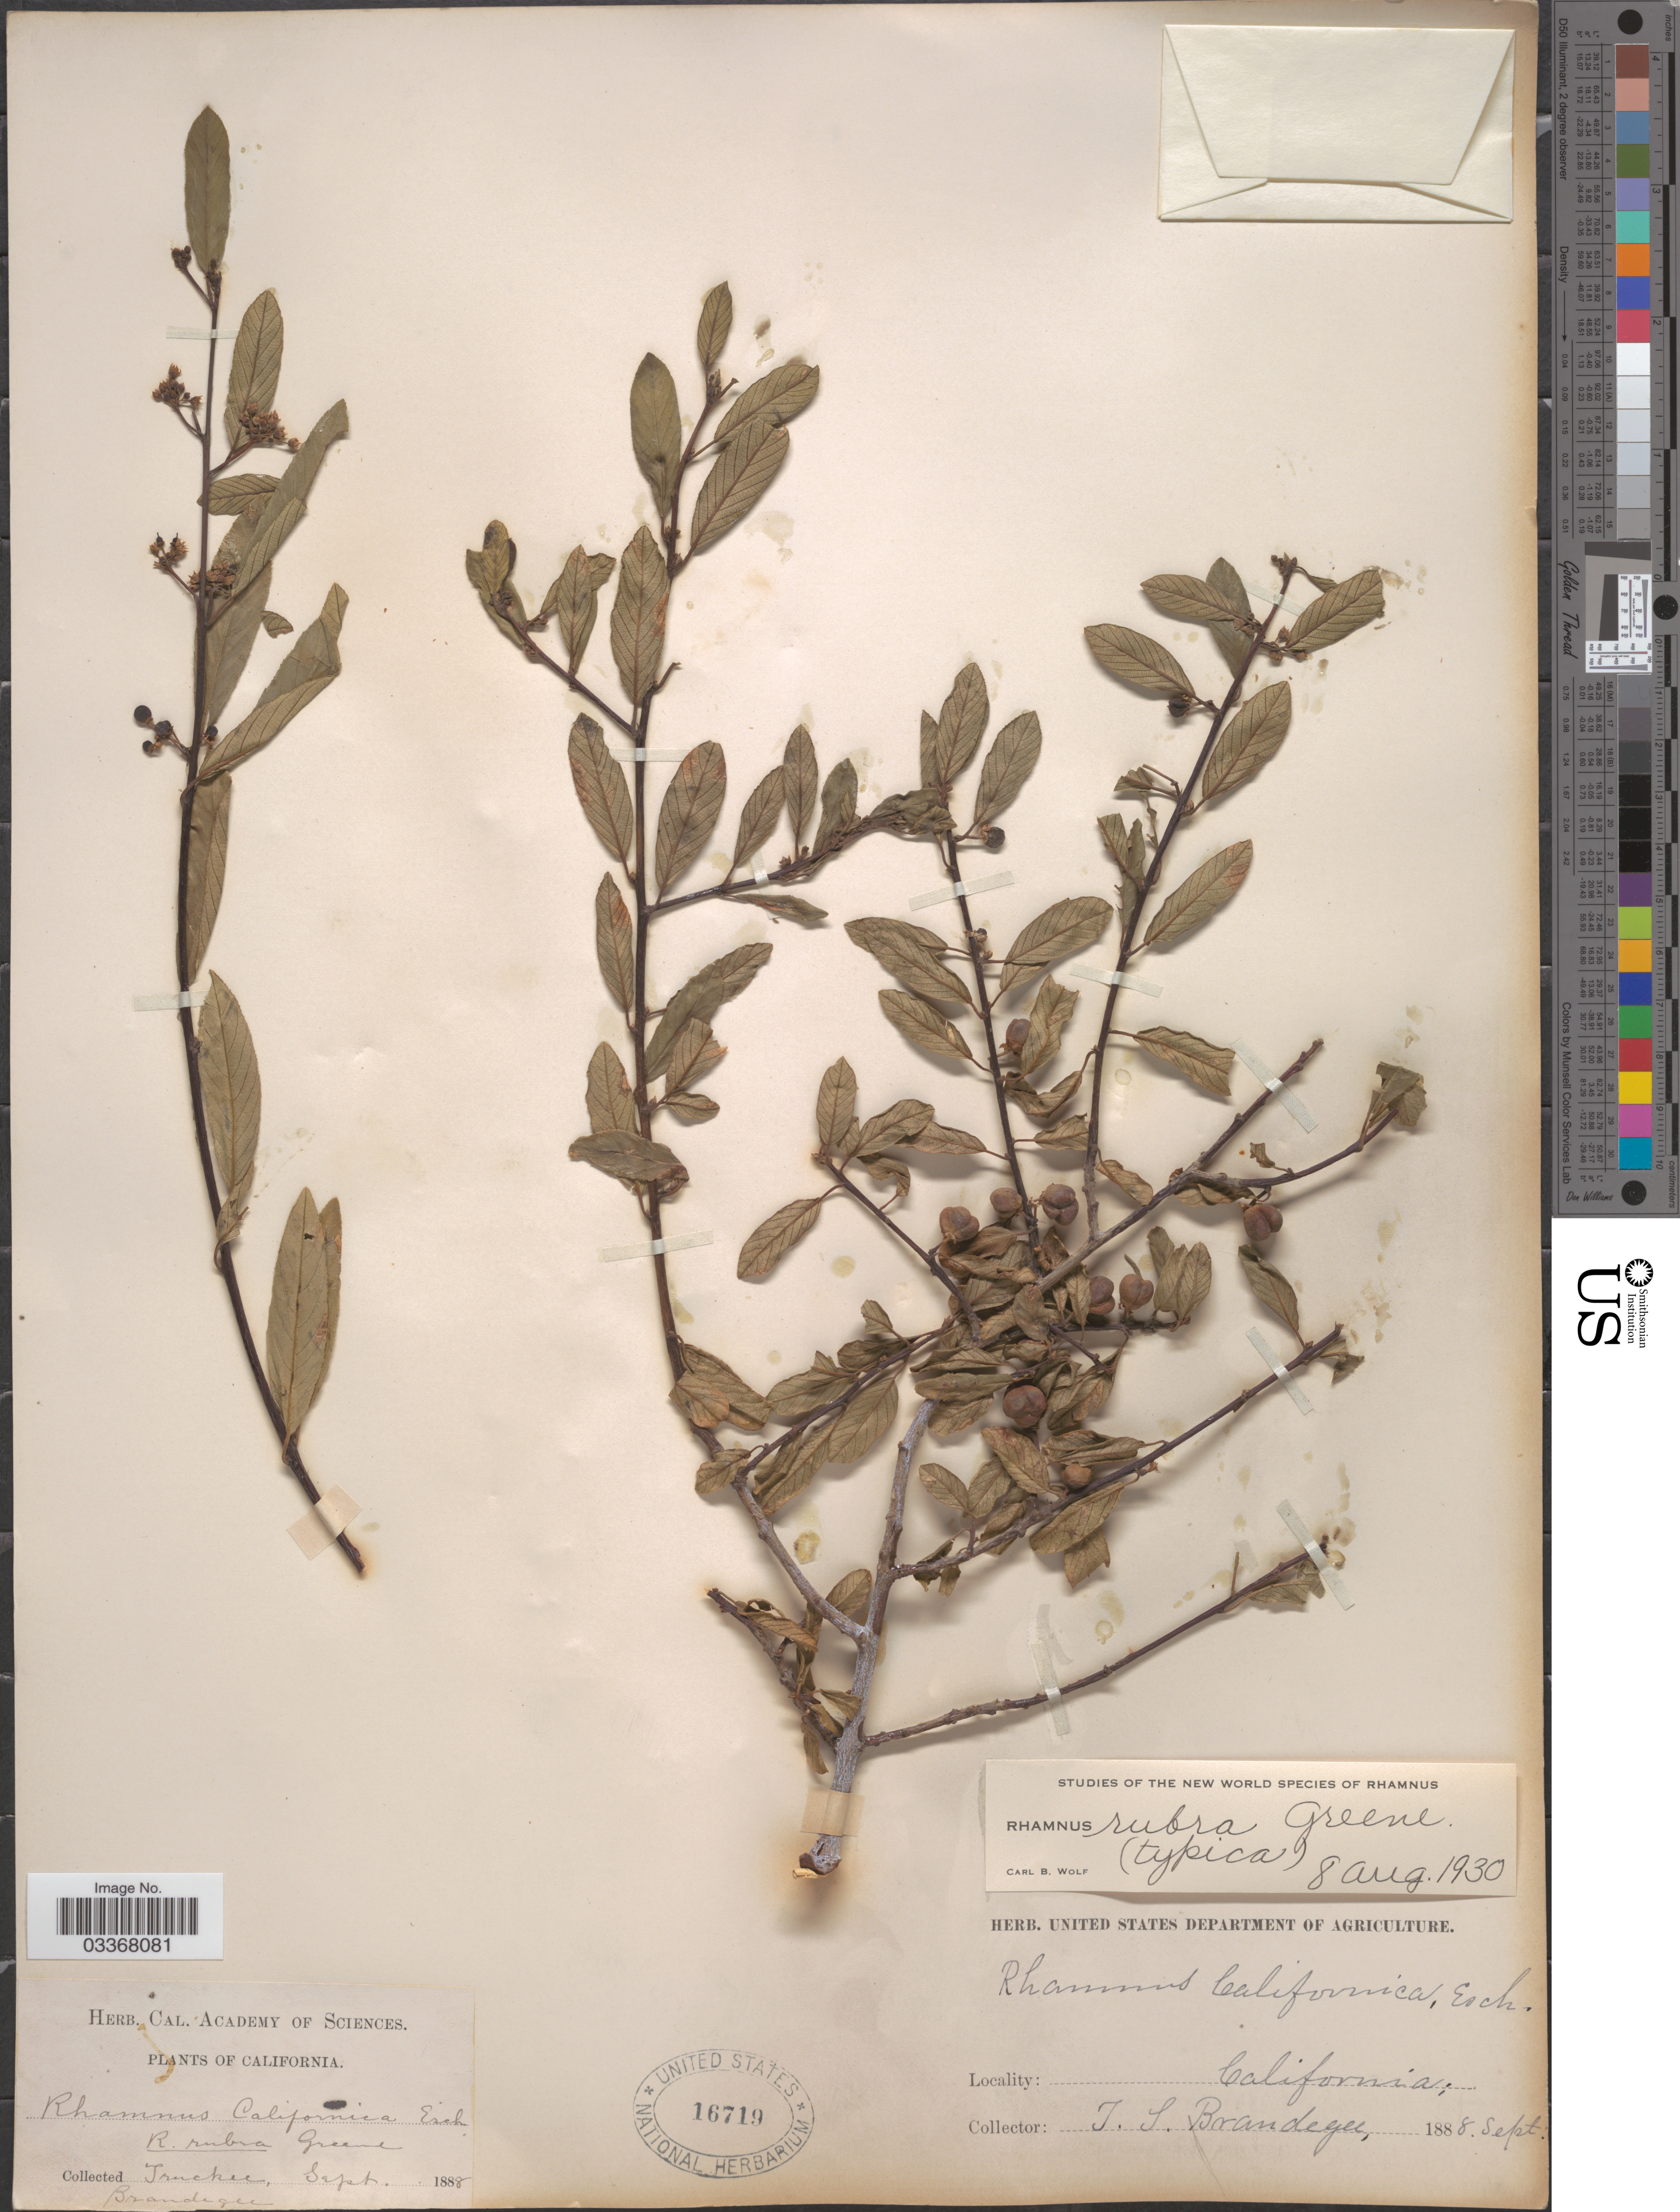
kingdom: Plantae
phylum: Tracheophyta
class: Magnoliopsida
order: Rosales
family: Rhamnaceae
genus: Frangula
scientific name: Frangula rubra subsp. rubra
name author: (Greene) Grubov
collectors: T. S. Brandegee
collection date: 1888-09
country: United States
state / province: California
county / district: Nevada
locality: Truckee.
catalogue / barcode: US 16719